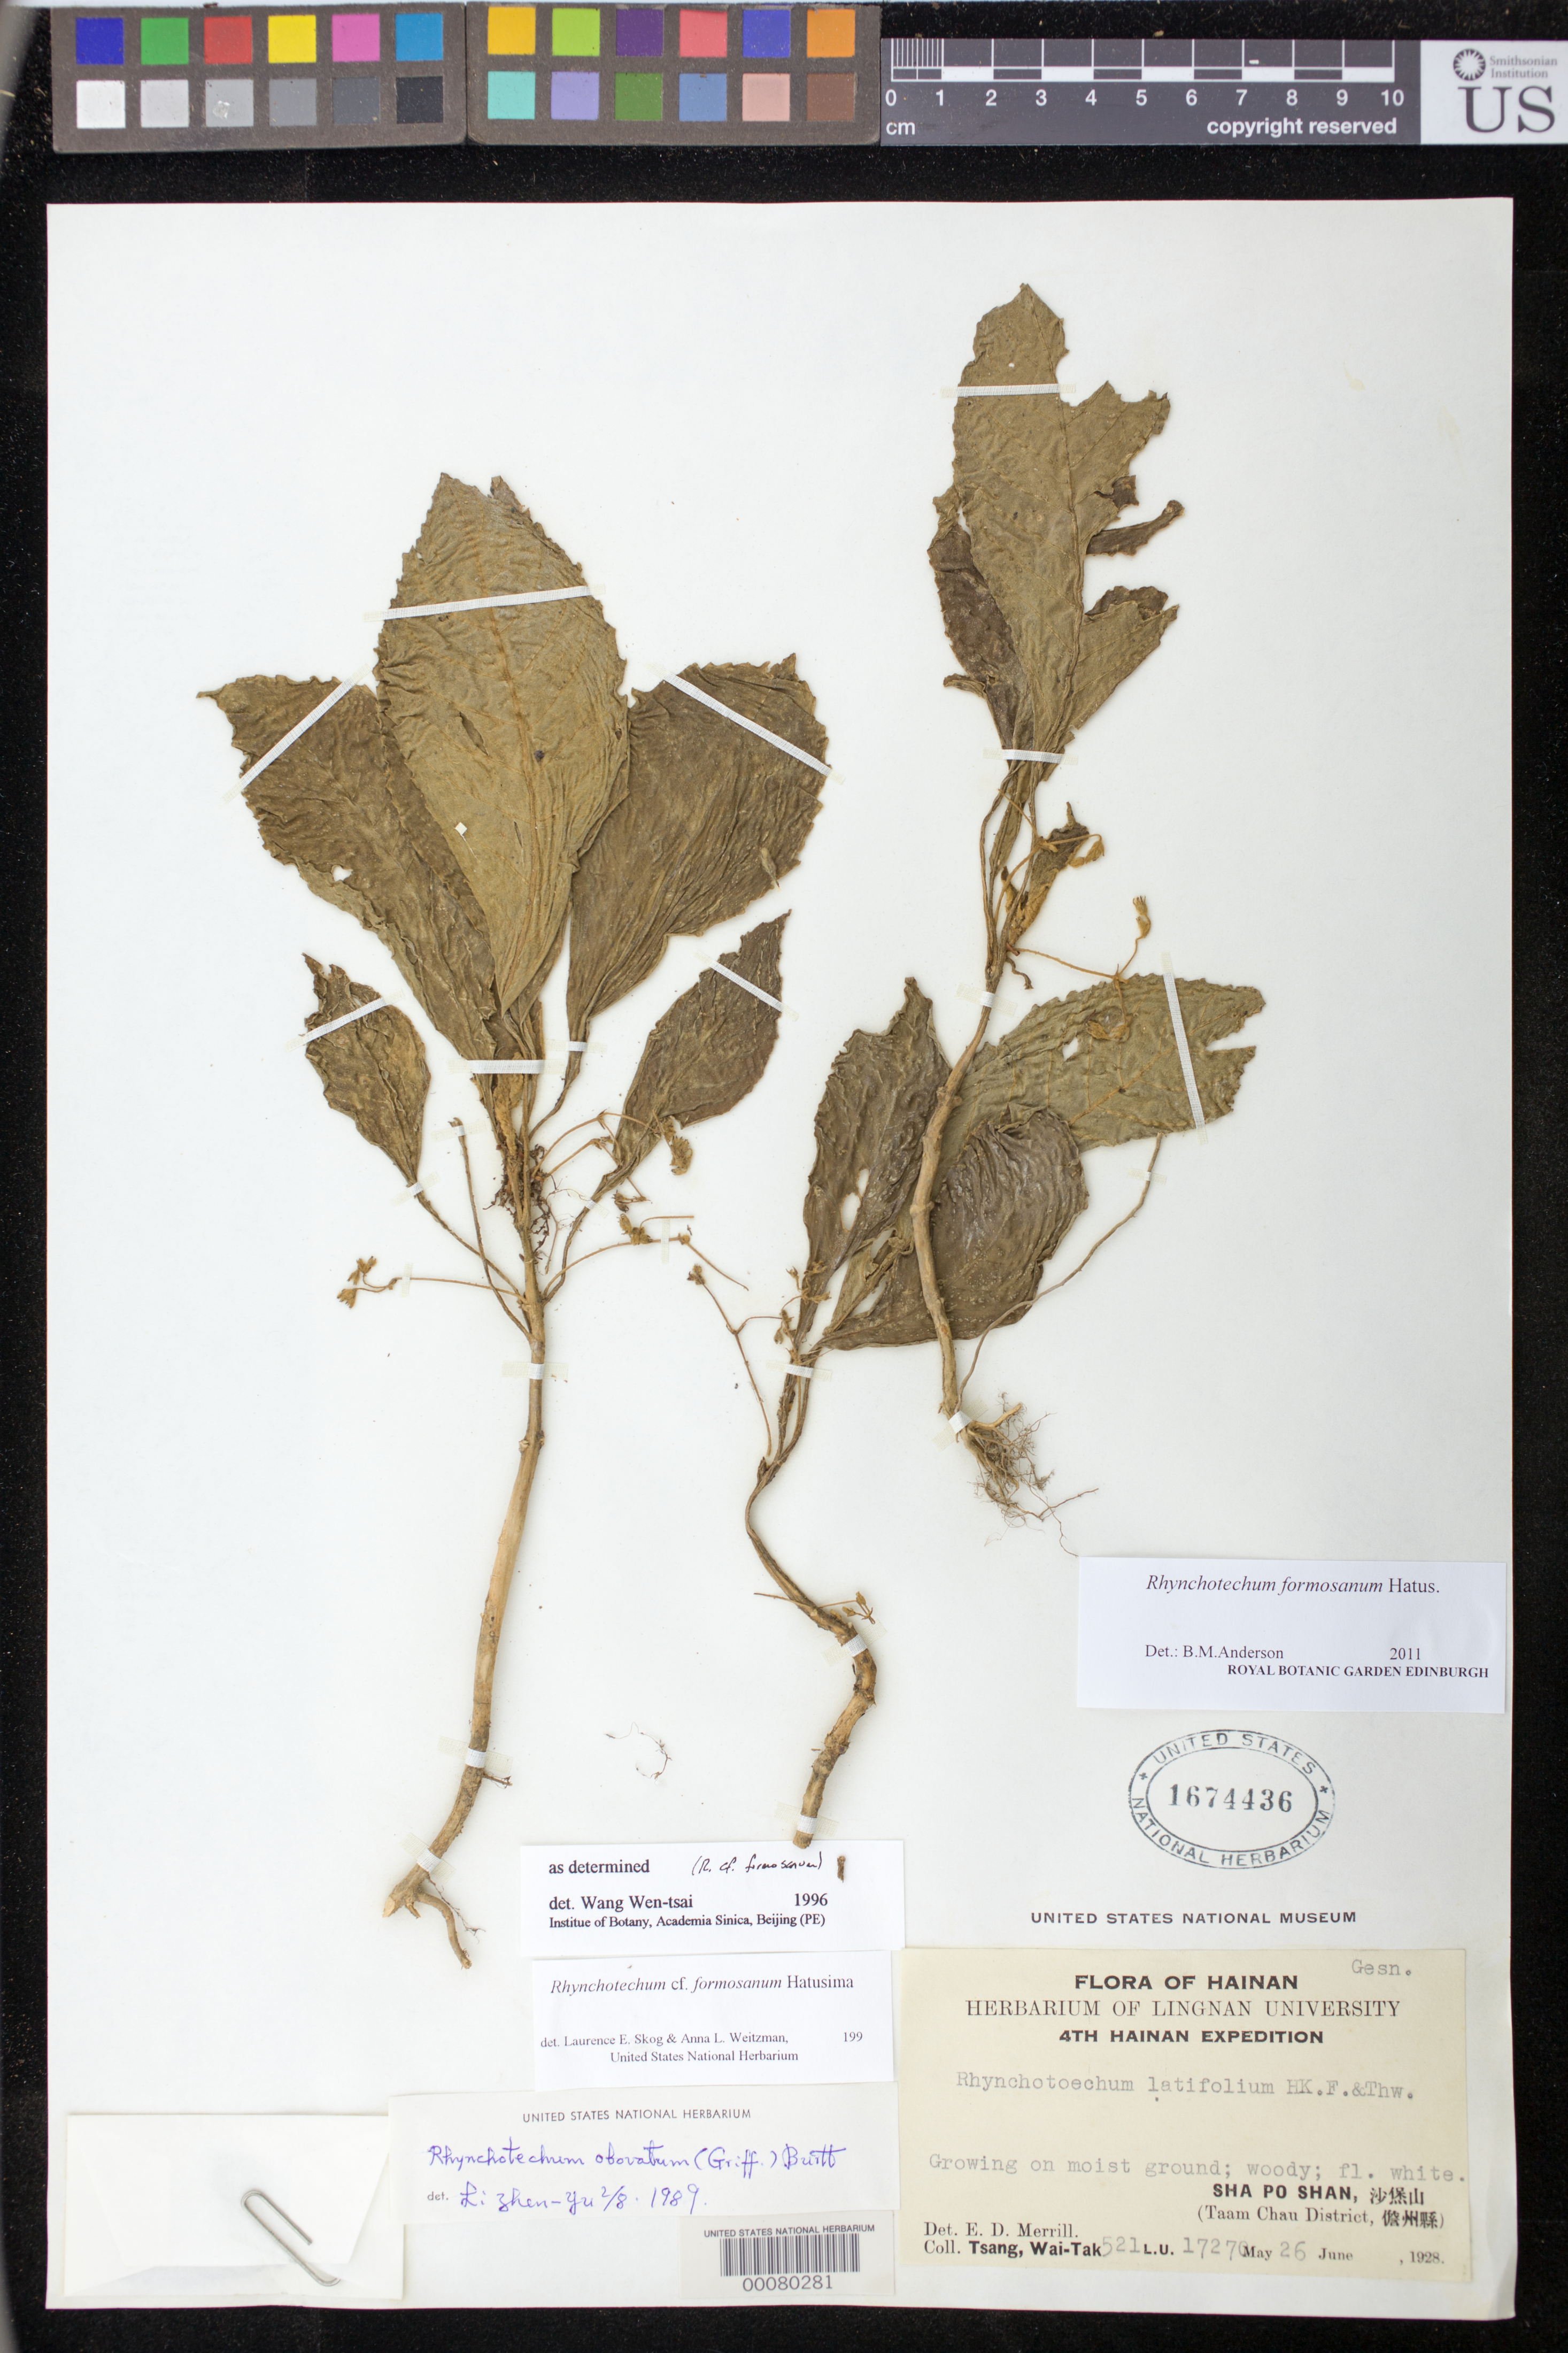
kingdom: Plantae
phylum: Tracheophyta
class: Magnoliopsida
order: Lamiales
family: Gesneriaceae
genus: Rhynchotechum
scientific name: Rhynchotechum formosanum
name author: Hatus.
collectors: W. T. Tsang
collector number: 521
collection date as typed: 26 May 1928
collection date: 1928-05-26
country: China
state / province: Guangdong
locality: Hainan i., Sha po shan, (taam chau district)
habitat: Growing on moist ground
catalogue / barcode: US 1674436